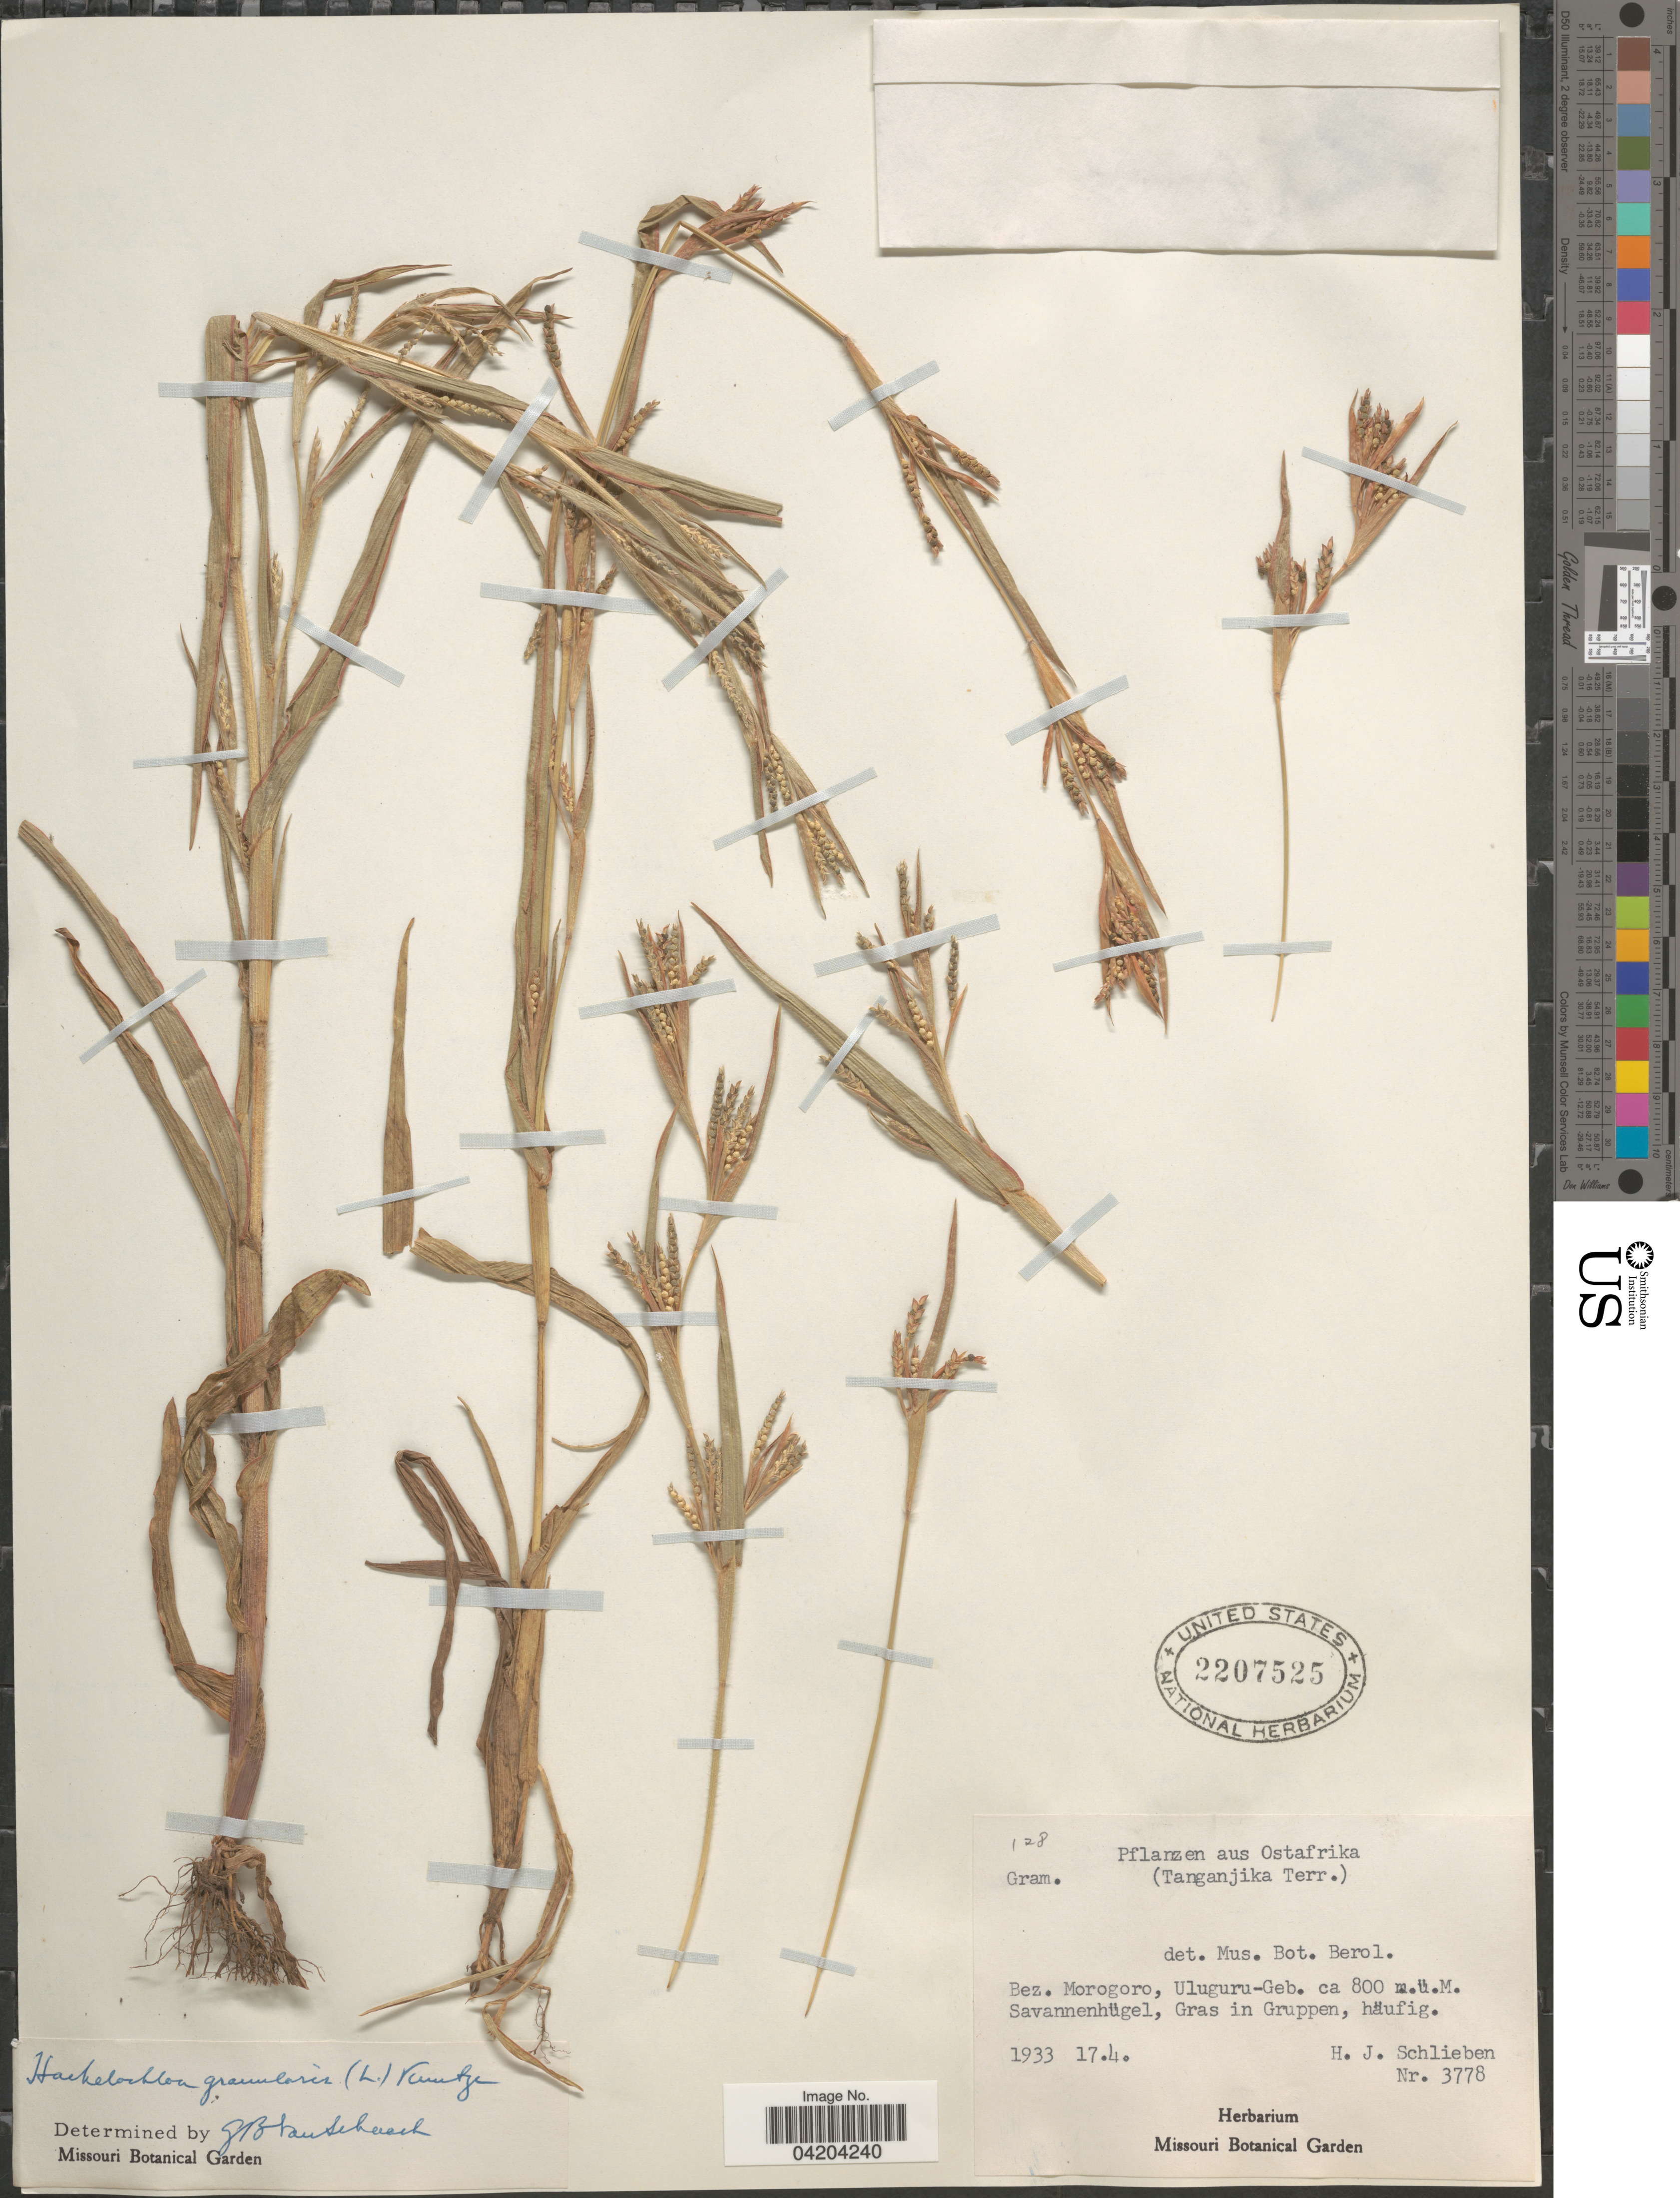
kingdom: Plantae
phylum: Tracheophyta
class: Liliopsida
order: Poales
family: Poaceae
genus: Mnesithea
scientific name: Mnesithea granularis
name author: (L.) de Koning & Sosef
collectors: H. J. Schlieben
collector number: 3778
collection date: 1933-04-17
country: Tanzania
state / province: Morogoro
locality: Ostafrika. (Tanganjika Terr.). Bez. Uluguru-Geb.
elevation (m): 800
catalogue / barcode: US 2207525